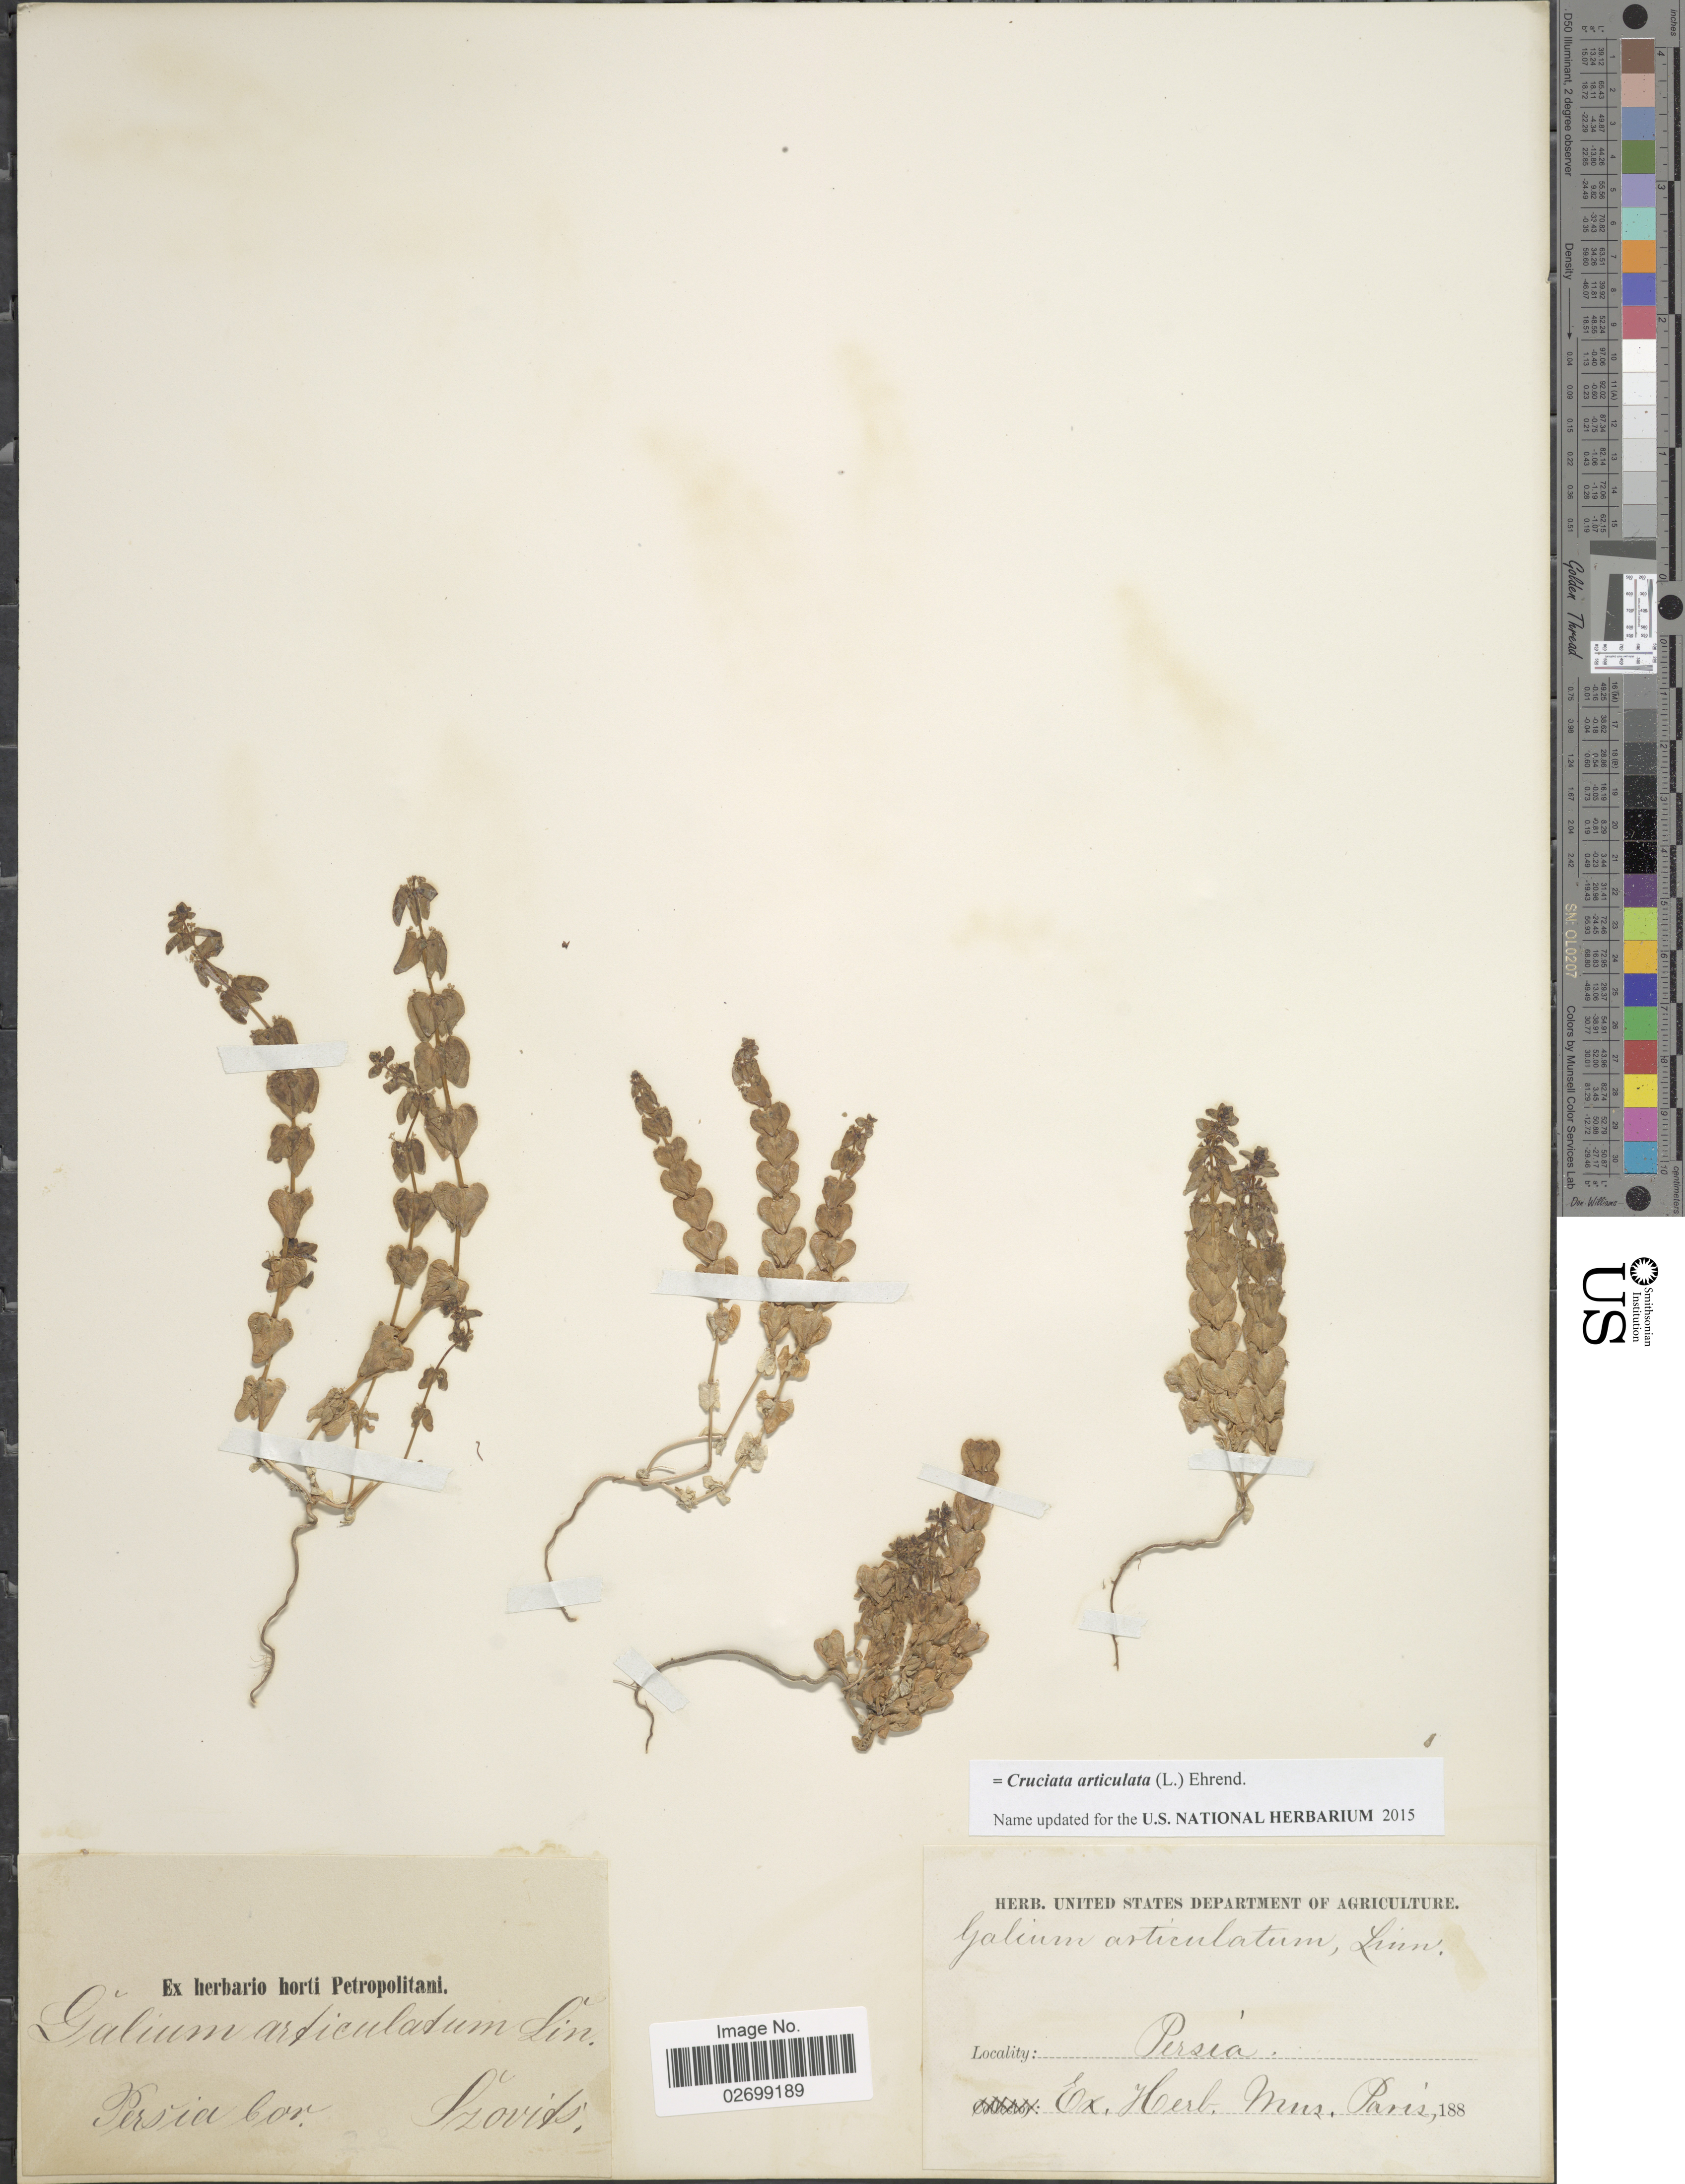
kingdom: Plantae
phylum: Tracheophyta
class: Magnoliopsida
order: Gentianales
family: Rubiaceae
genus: Cruciata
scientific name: Cruciata articulata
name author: (L.) Ehrend.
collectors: Szovits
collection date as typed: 188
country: Iran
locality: Persia bor.